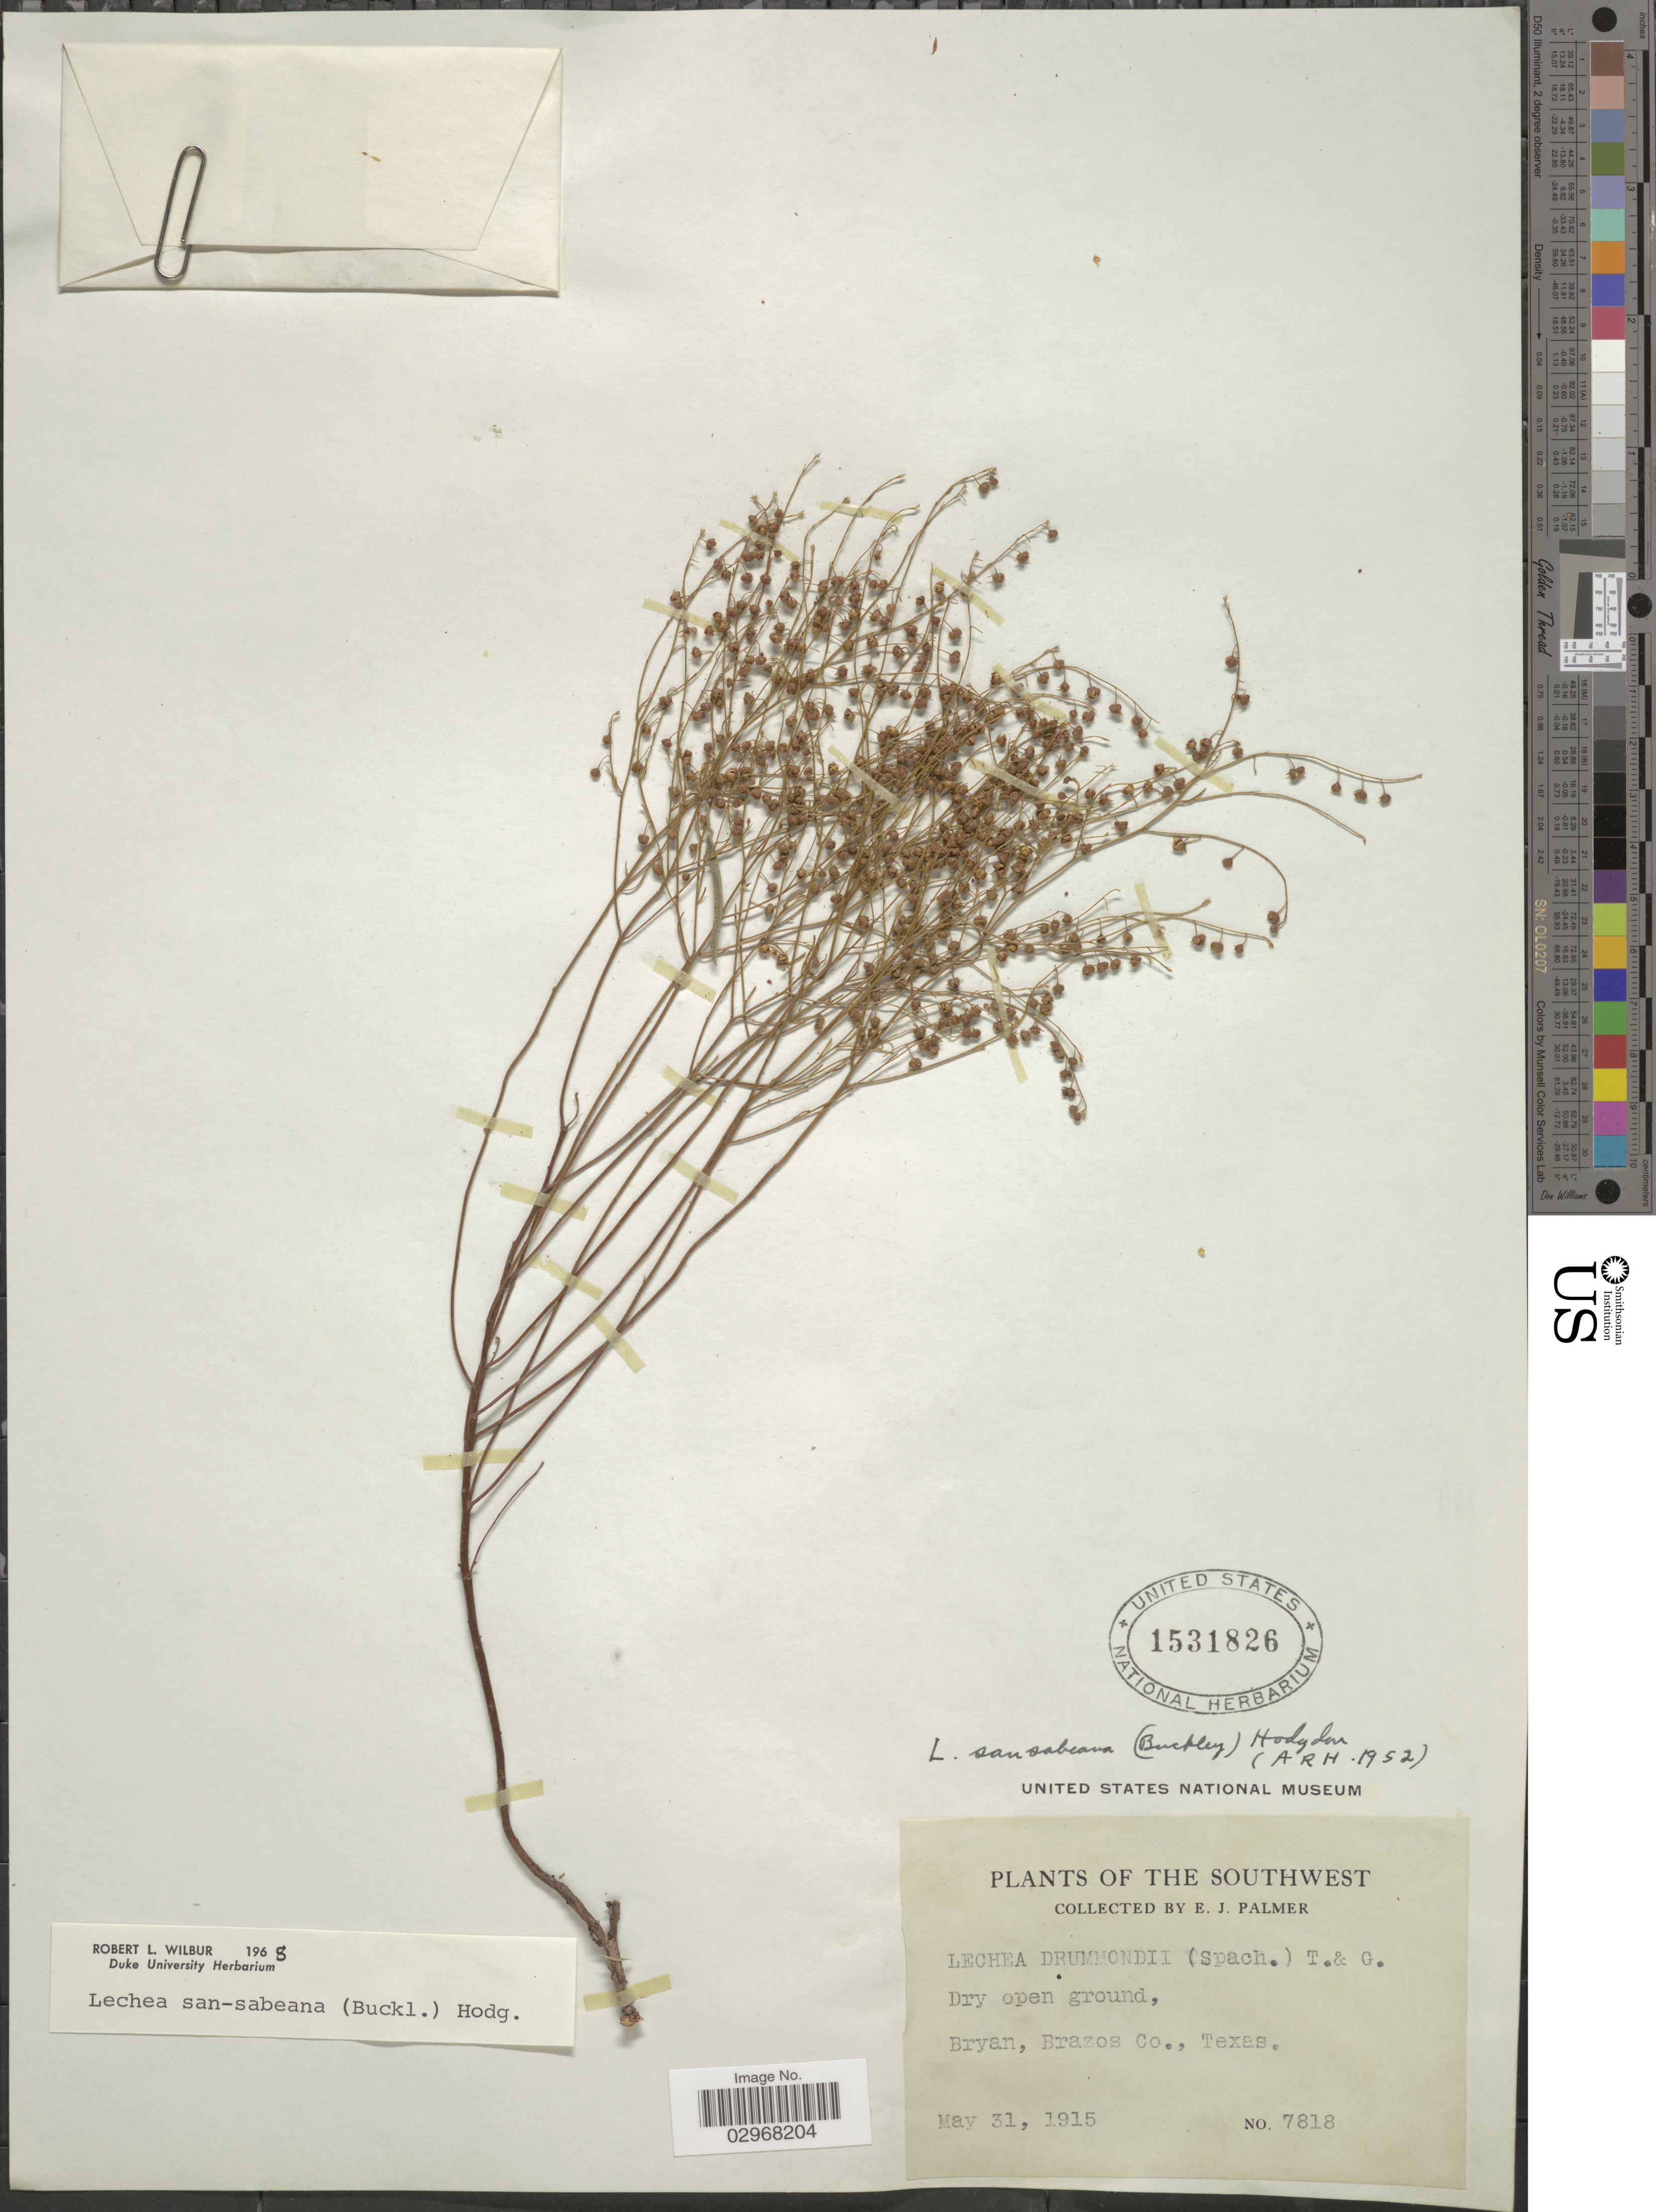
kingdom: Plantae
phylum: Tracheophyta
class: Magnoliopsida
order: Malvales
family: Cistaceae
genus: Lechea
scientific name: Lechea san-sabeana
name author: (Buckley) Hodgdon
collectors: E. J. Palmer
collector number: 7818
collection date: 1915-05-31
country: United States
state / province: Texas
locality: Southwest. Bryan, Brazos Co.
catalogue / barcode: US 1531826